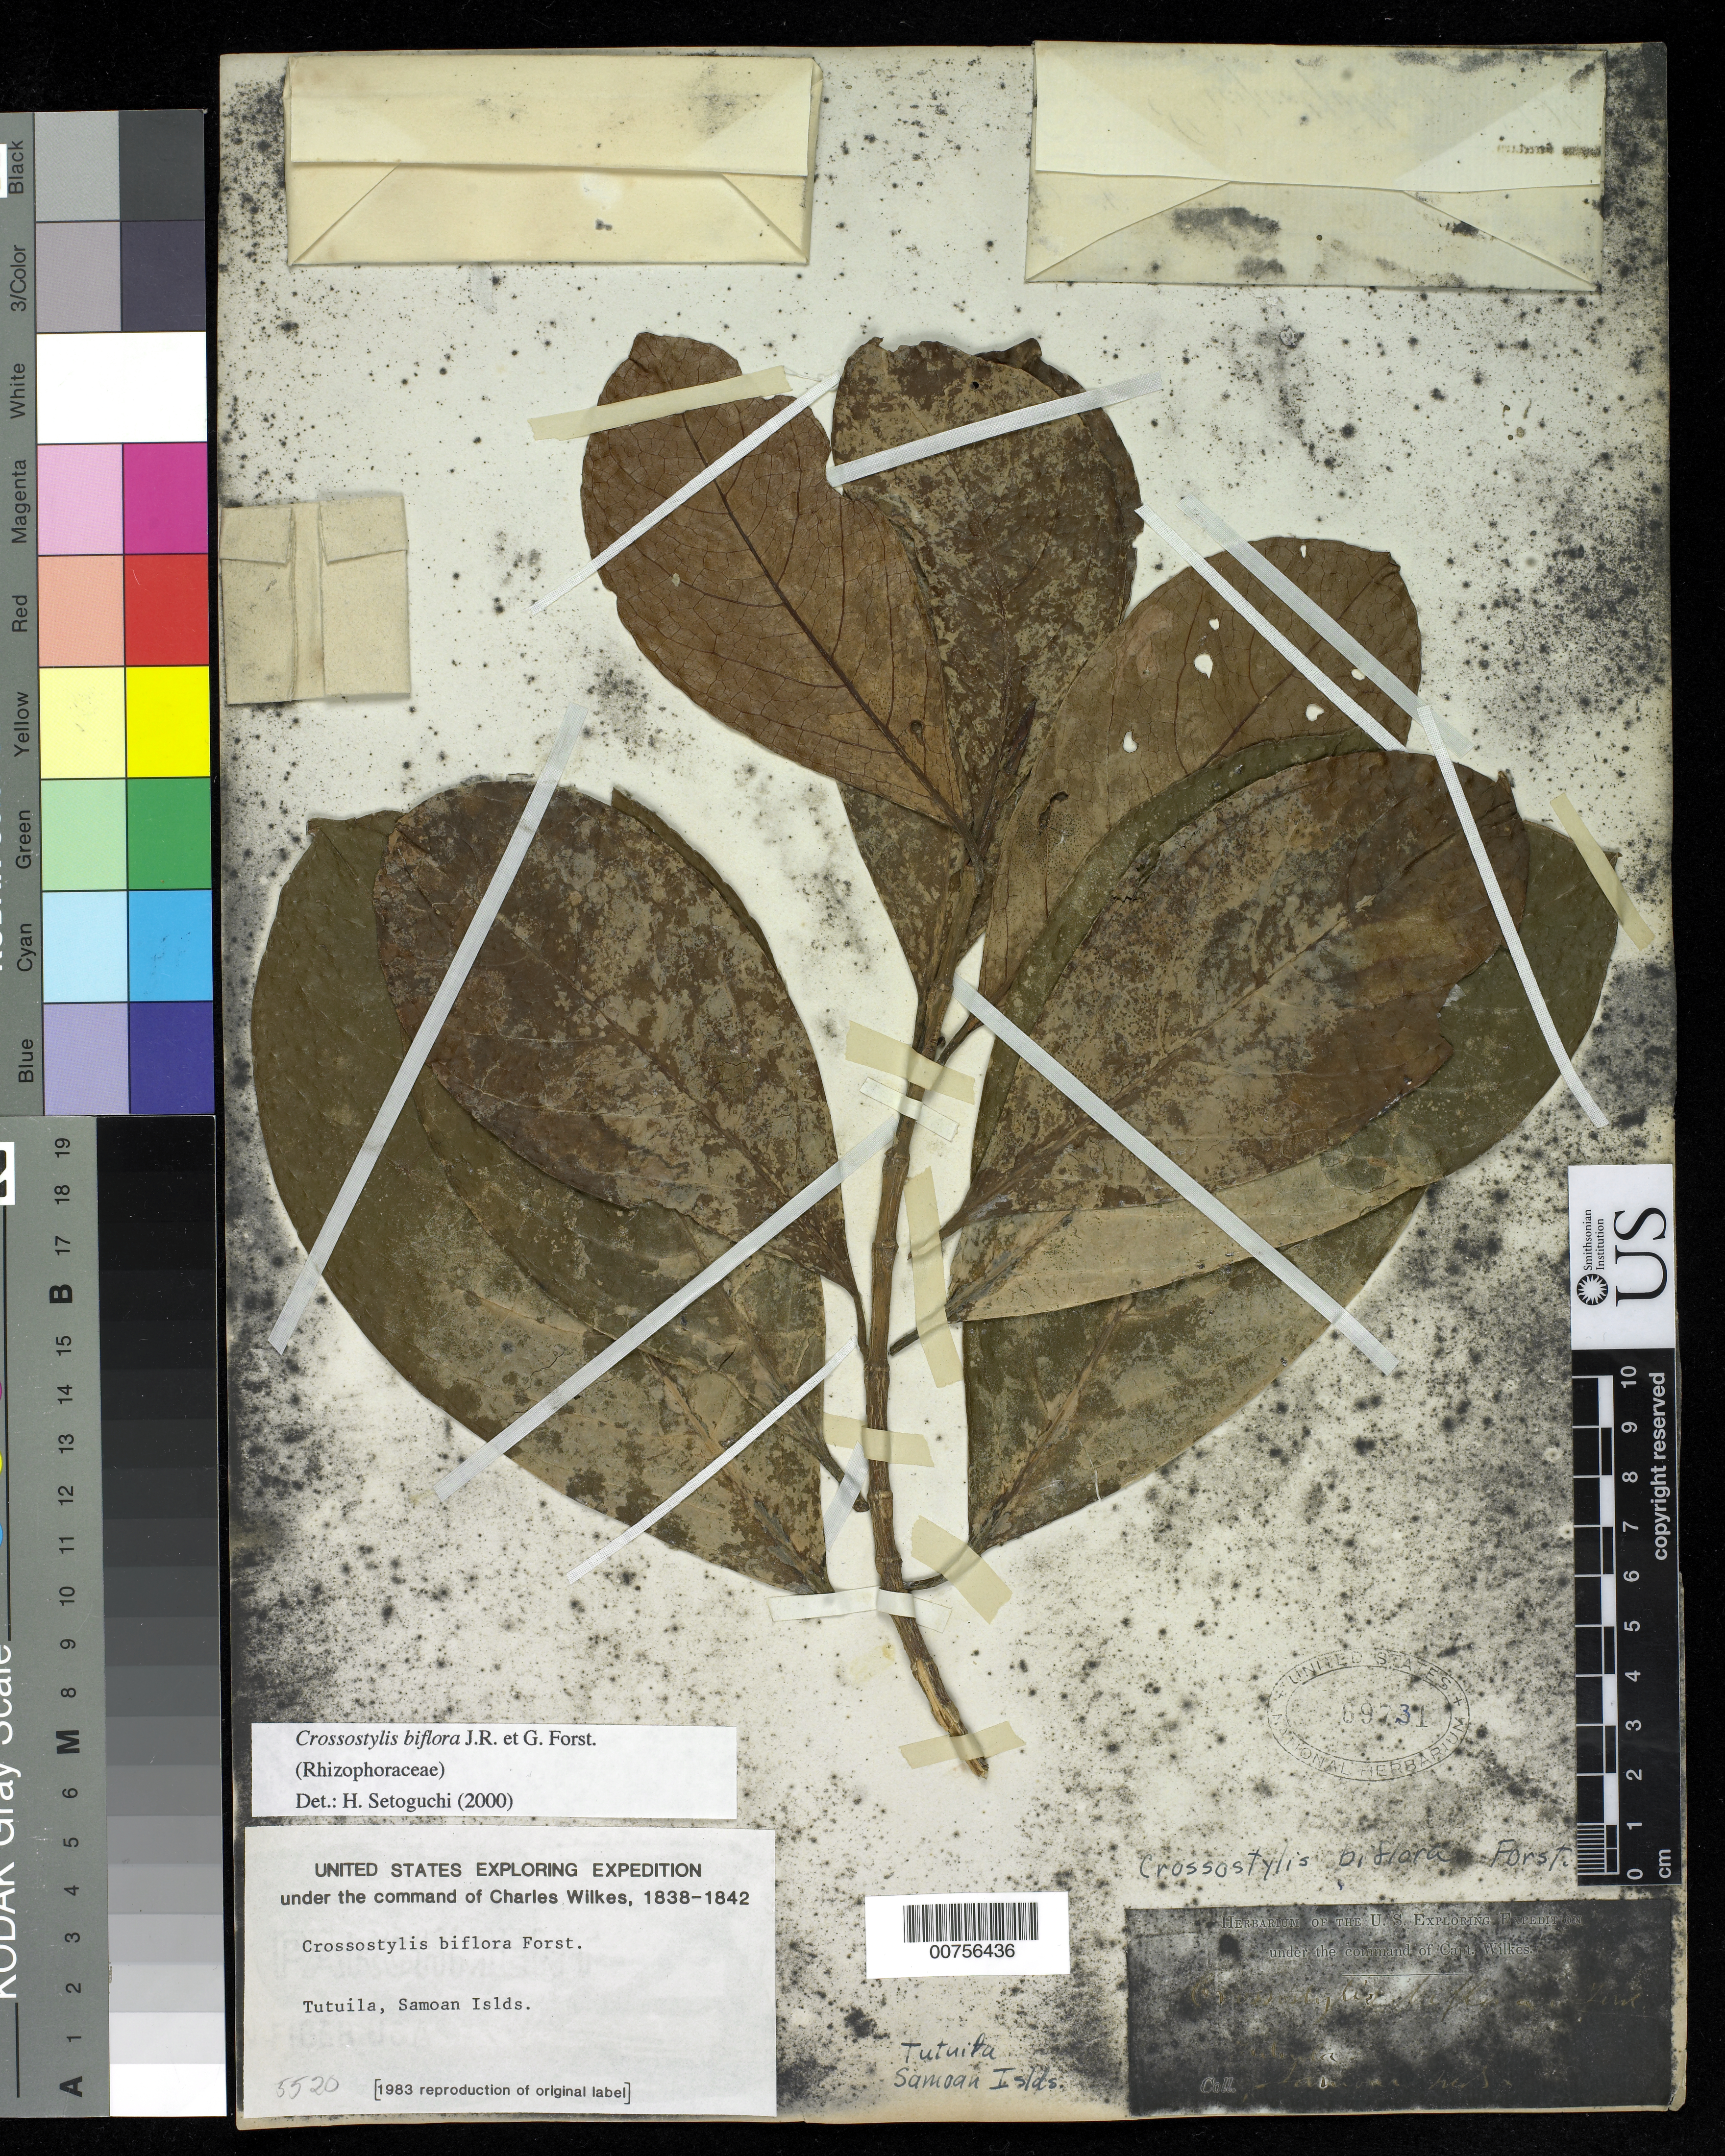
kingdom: Plantae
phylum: Tracheophyta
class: Magnoliopsida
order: Malpighiales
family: Rhizophoraceae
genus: Crossostylis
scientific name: Crossostylis biflora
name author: J.R. Forst. & G. Forst.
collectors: Wilkes Explor. Exped.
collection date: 1838/1842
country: American Samoa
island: Tutua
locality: Tutuila, Samoan Islds.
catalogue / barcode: US 69731